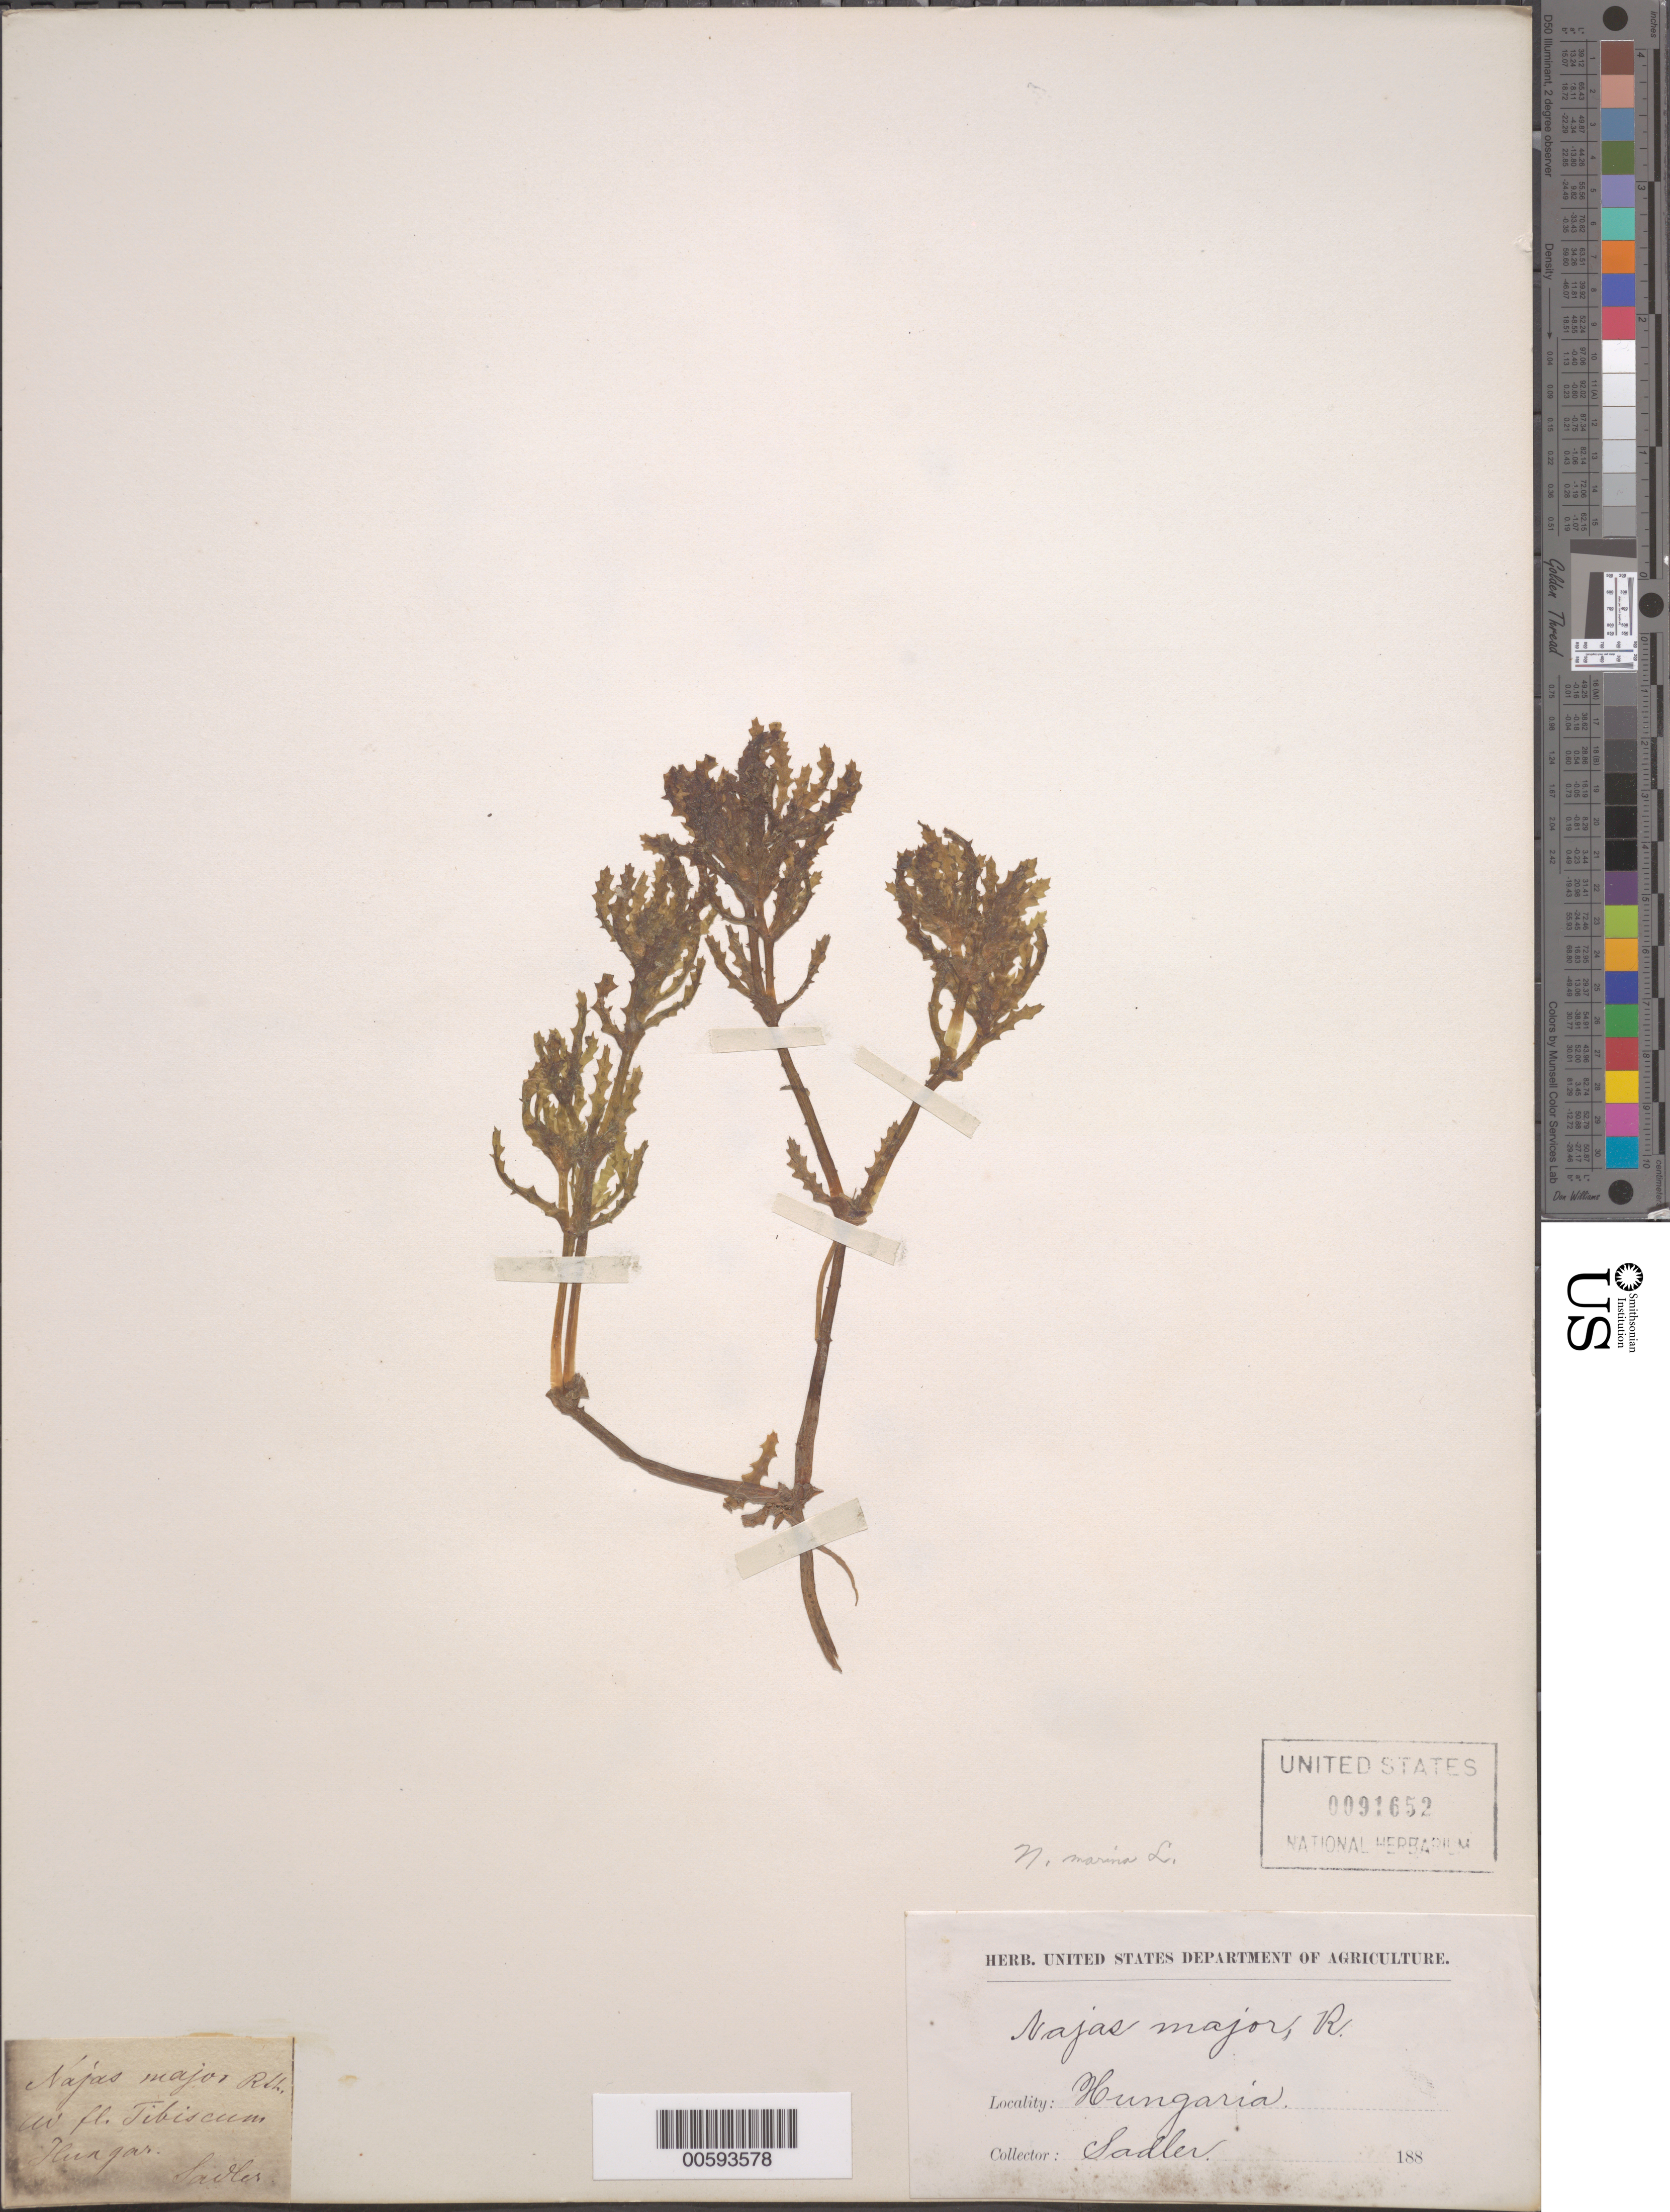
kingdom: Plantae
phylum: Tracheophyta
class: Liliopsida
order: Alismatales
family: Hydrocharitaceae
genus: Najas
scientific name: Najas major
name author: All.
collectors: -. Sadler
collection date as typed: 188-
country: Hungary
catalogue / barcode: US 91652